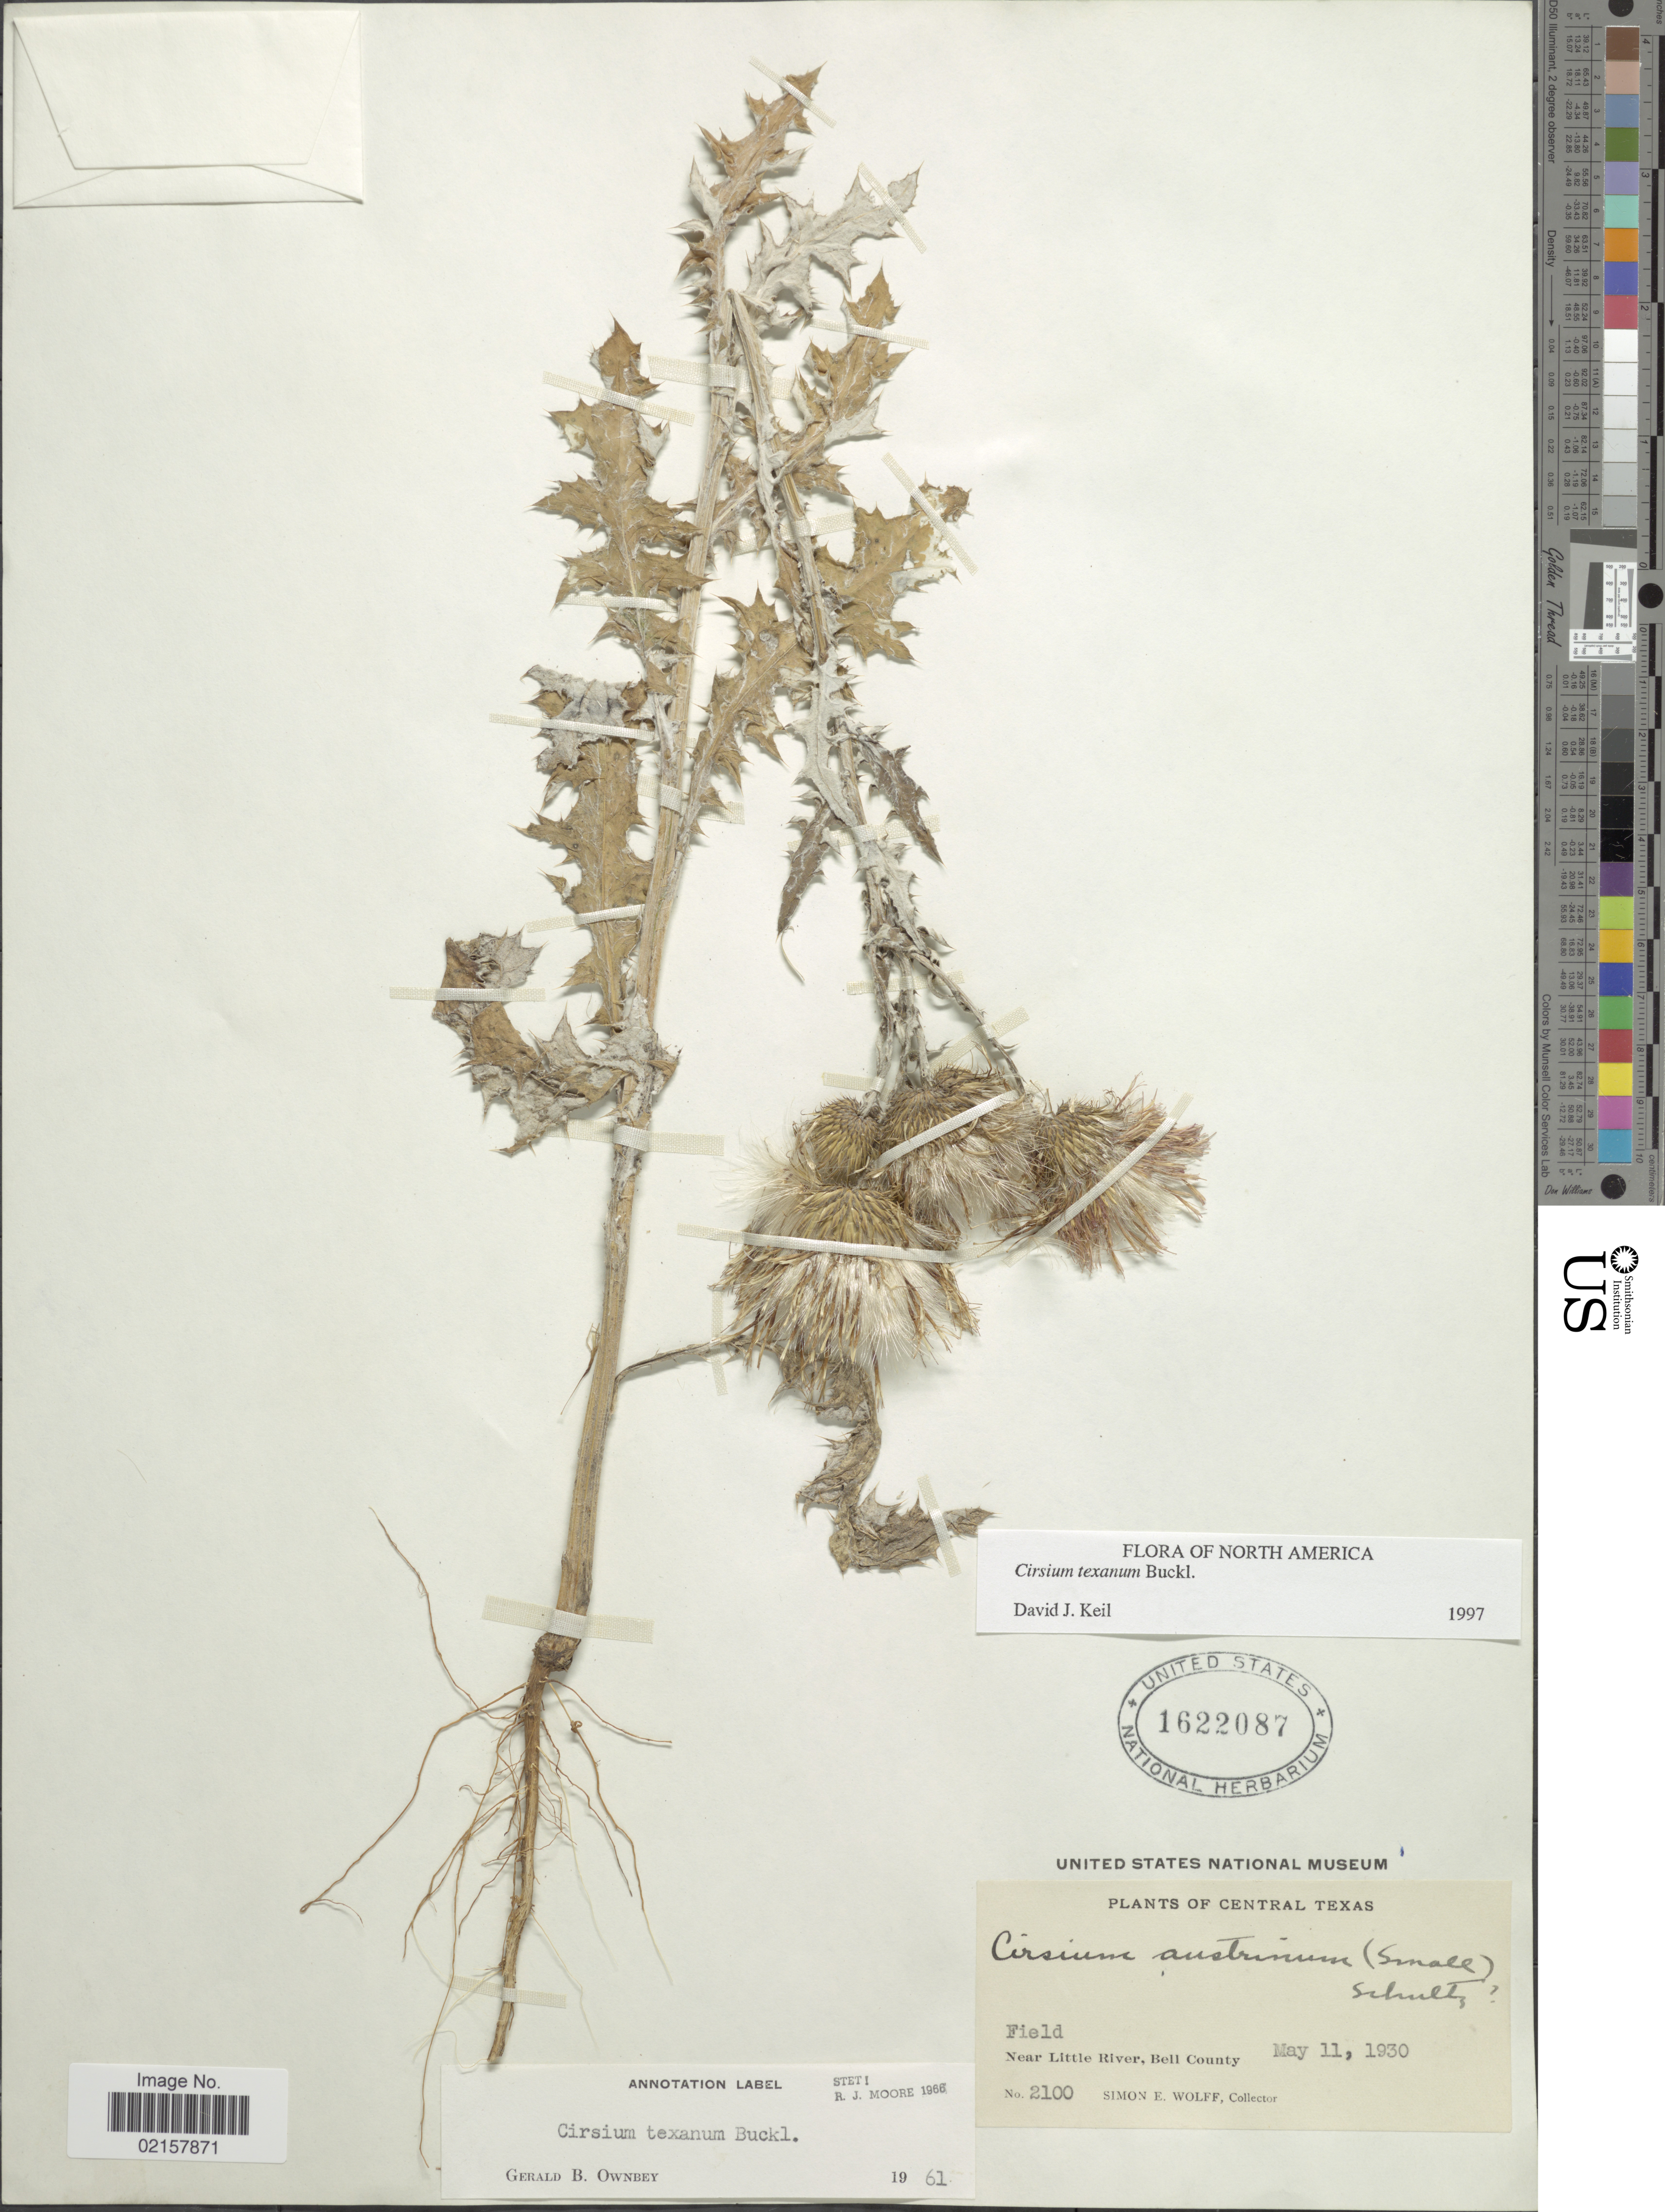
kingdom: Plantae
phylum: Tracheophyta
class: Magnoliopsida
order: Asterales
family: Asteraceae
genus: Cirsium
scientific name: Cirsium texanum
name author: Buckley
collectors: S. E. Wolff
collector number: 2100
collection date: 1930-05-11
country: United States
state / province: Texas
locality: Central Texas, Field, Near Little River, Bell County.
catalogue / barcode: US 1622087